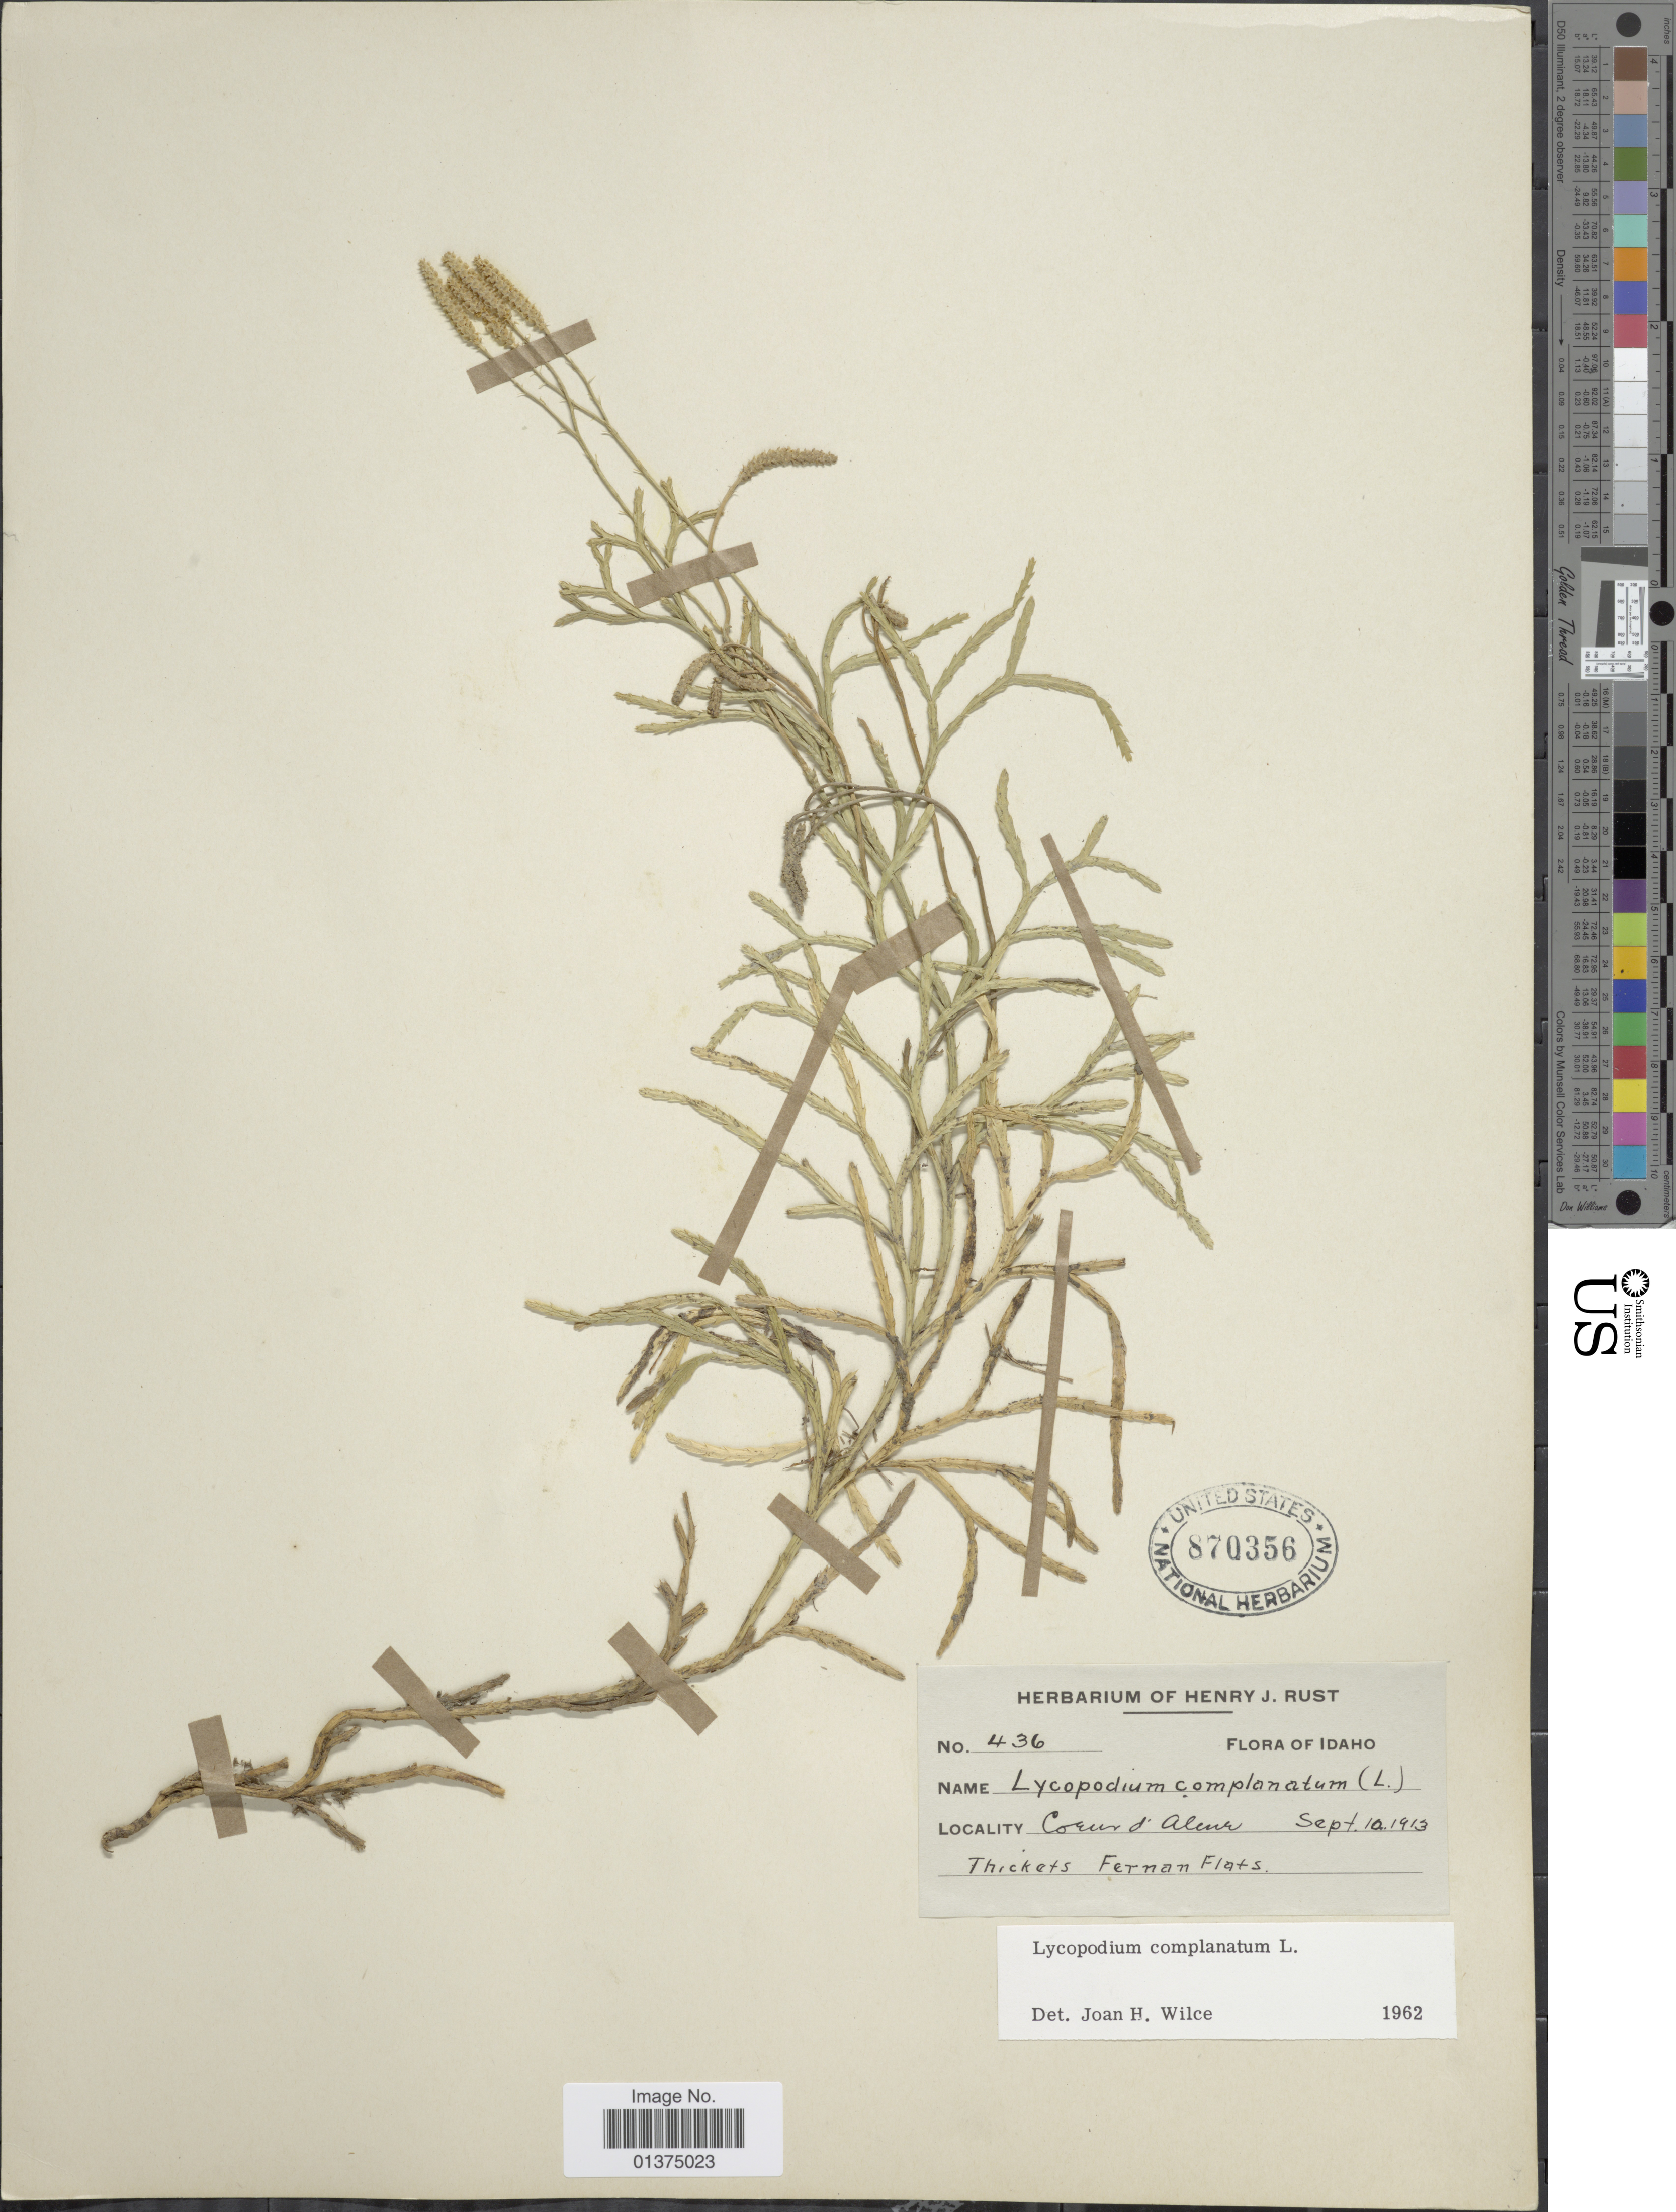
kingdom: Plantae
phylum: Tracheophyta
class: Lycopodiopsida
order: Lycopodiales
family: Lycopodiaceae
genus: Diphasiastrum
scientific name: Diphasiastrum complanatum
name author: (L.) Holub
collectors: H. J. Rust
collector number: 436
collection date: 1913-09-10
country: United States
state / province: Idaho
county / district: Kootenai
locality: Coeur d'Alene, Thickets Fernan Flats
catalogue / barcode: US 870356